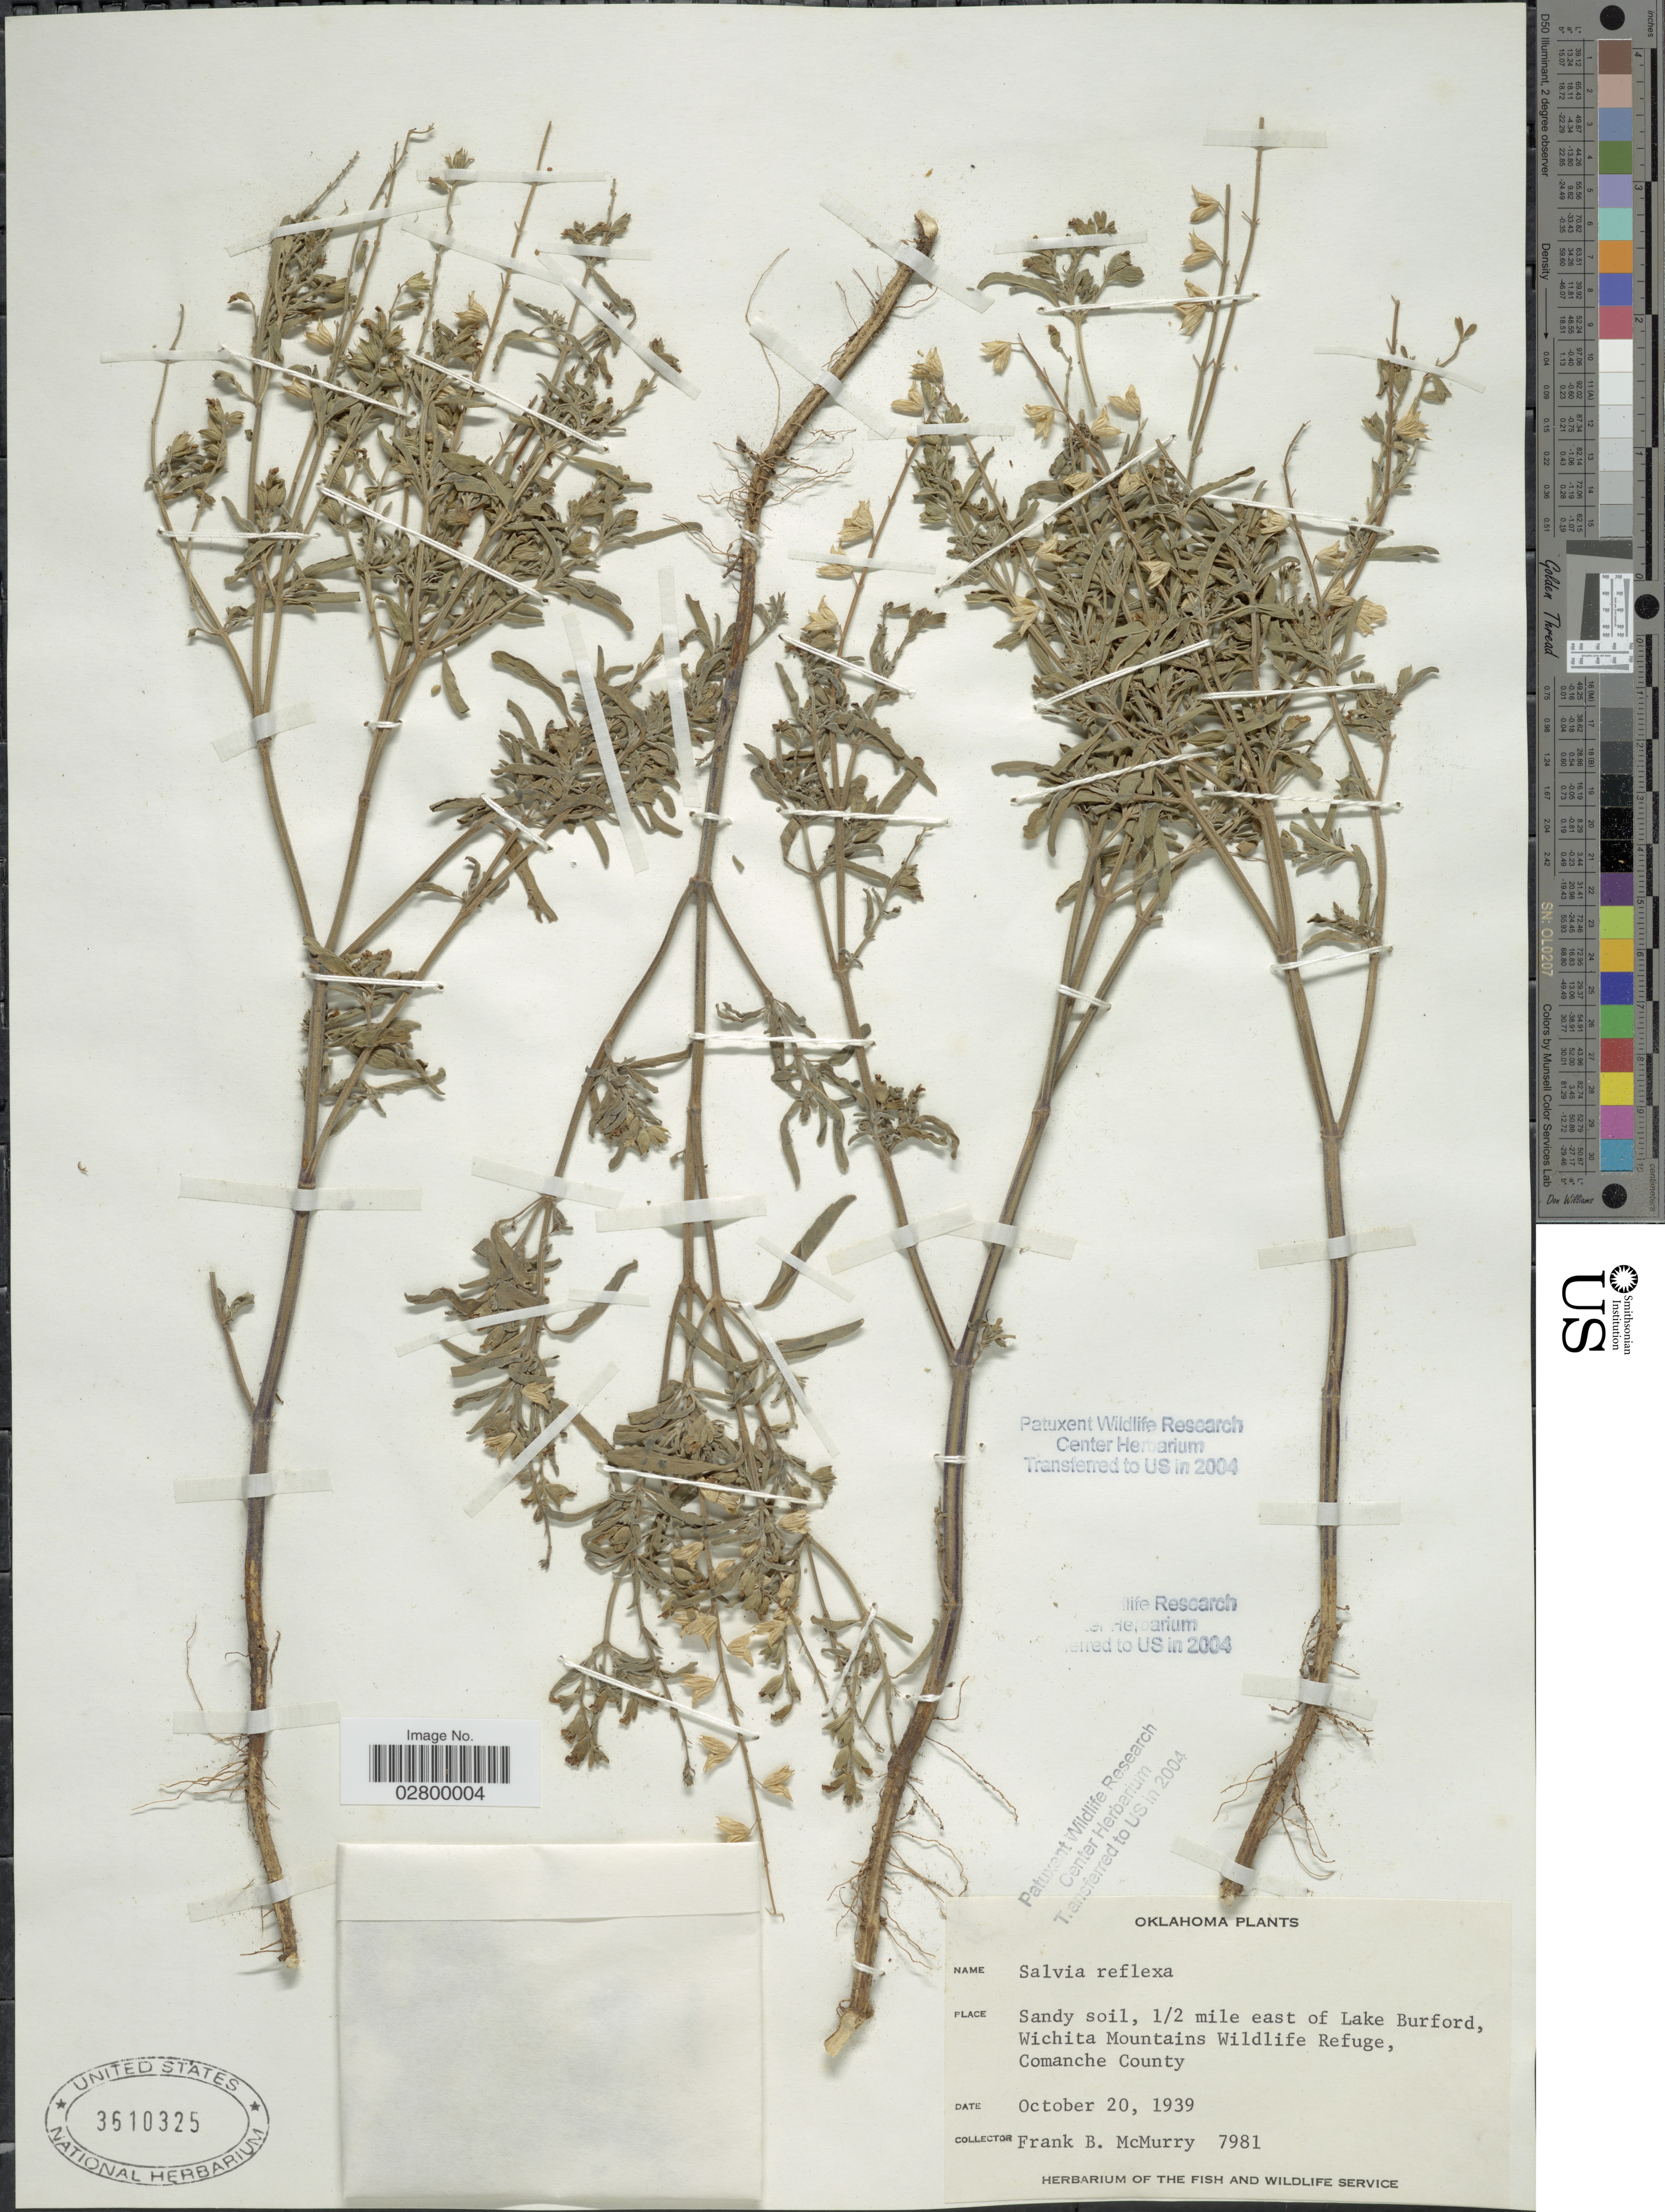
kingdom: Plantae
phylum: Tracheophyta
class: Magnoliopsida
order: Lamiales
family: Lamiaceae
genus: Salvia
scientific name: Salvia reflexa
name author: Hornem.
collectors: F. B. McMurry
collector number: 7981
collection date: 1939-10-20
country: United States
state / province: Oklahoma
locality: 1/2 mile east of Lake Burford, Wichita Mountains Wildlife Refuge, Comanche County.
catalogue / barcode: US 3610325